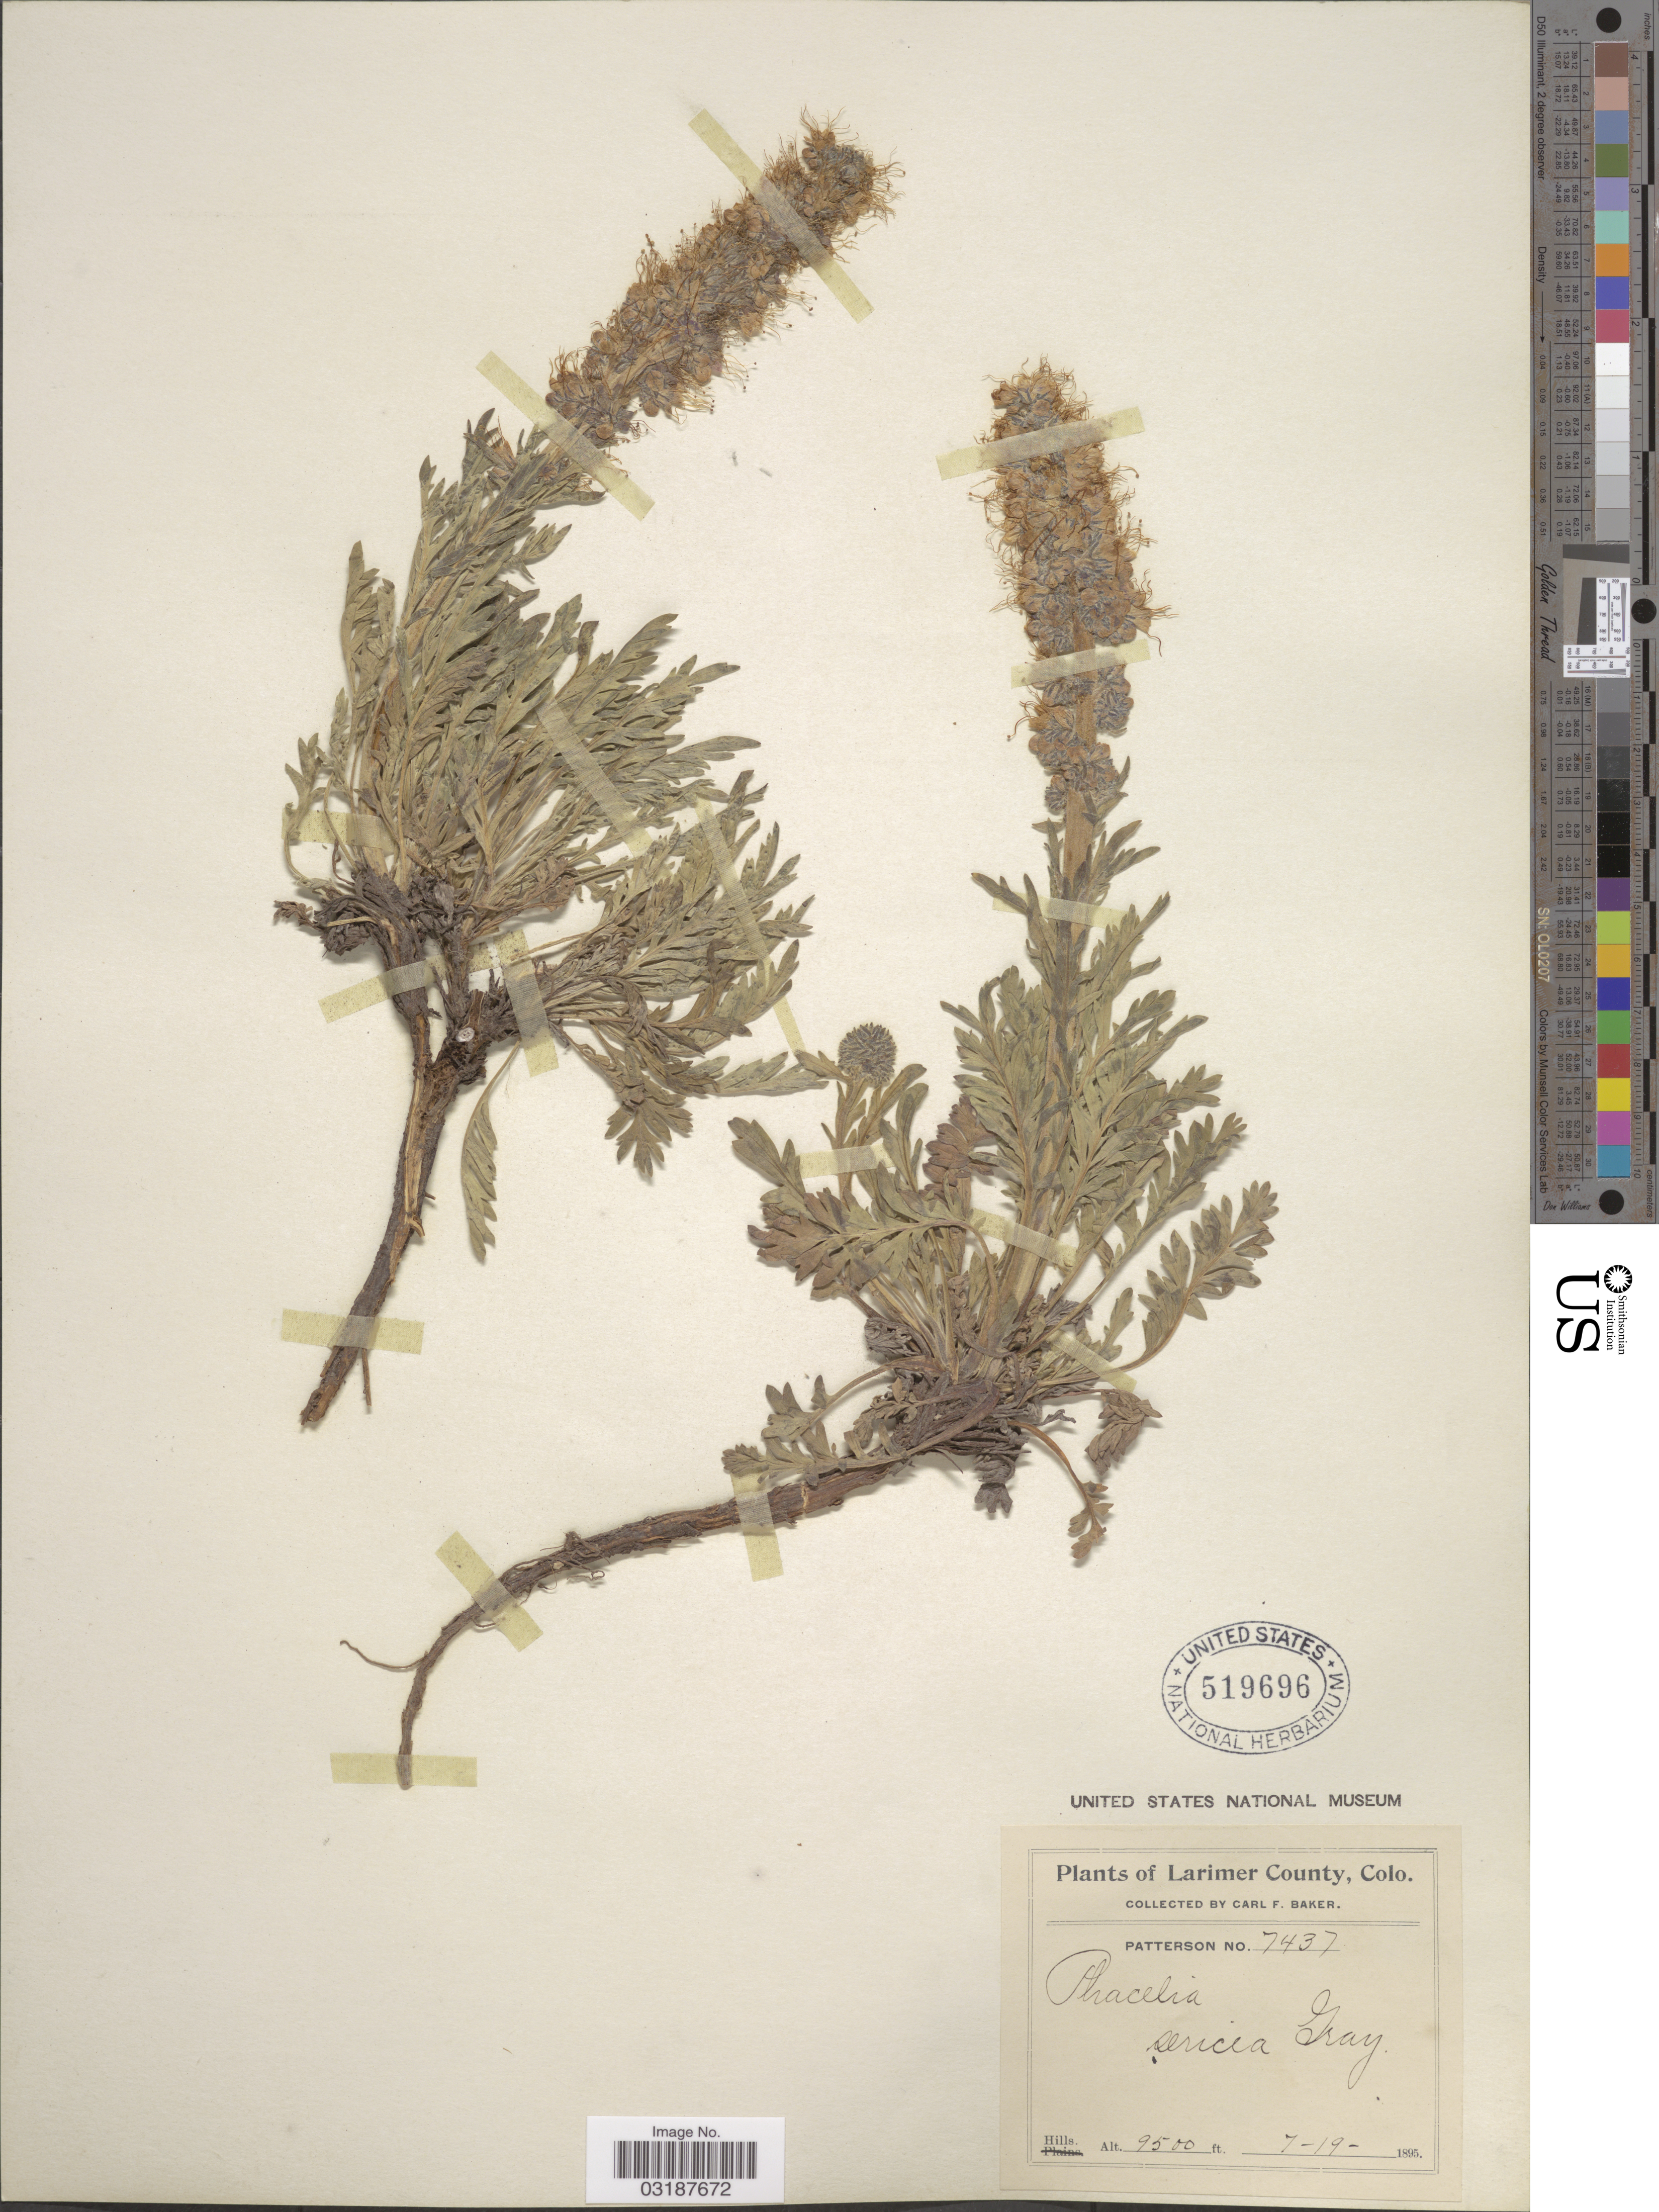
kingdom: Plantae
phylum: Tracheophyta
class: Magnoliopsida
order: Boraginales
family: Hydrophyllaceae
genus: Phacelia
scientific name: Phacelia sericea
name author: (Graham) A. Gray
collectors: C. F. Baker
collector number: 7437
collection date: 1895-07-19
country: United States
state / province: Colorado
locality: Larimer County.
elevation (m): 2896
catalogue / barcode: US 519696